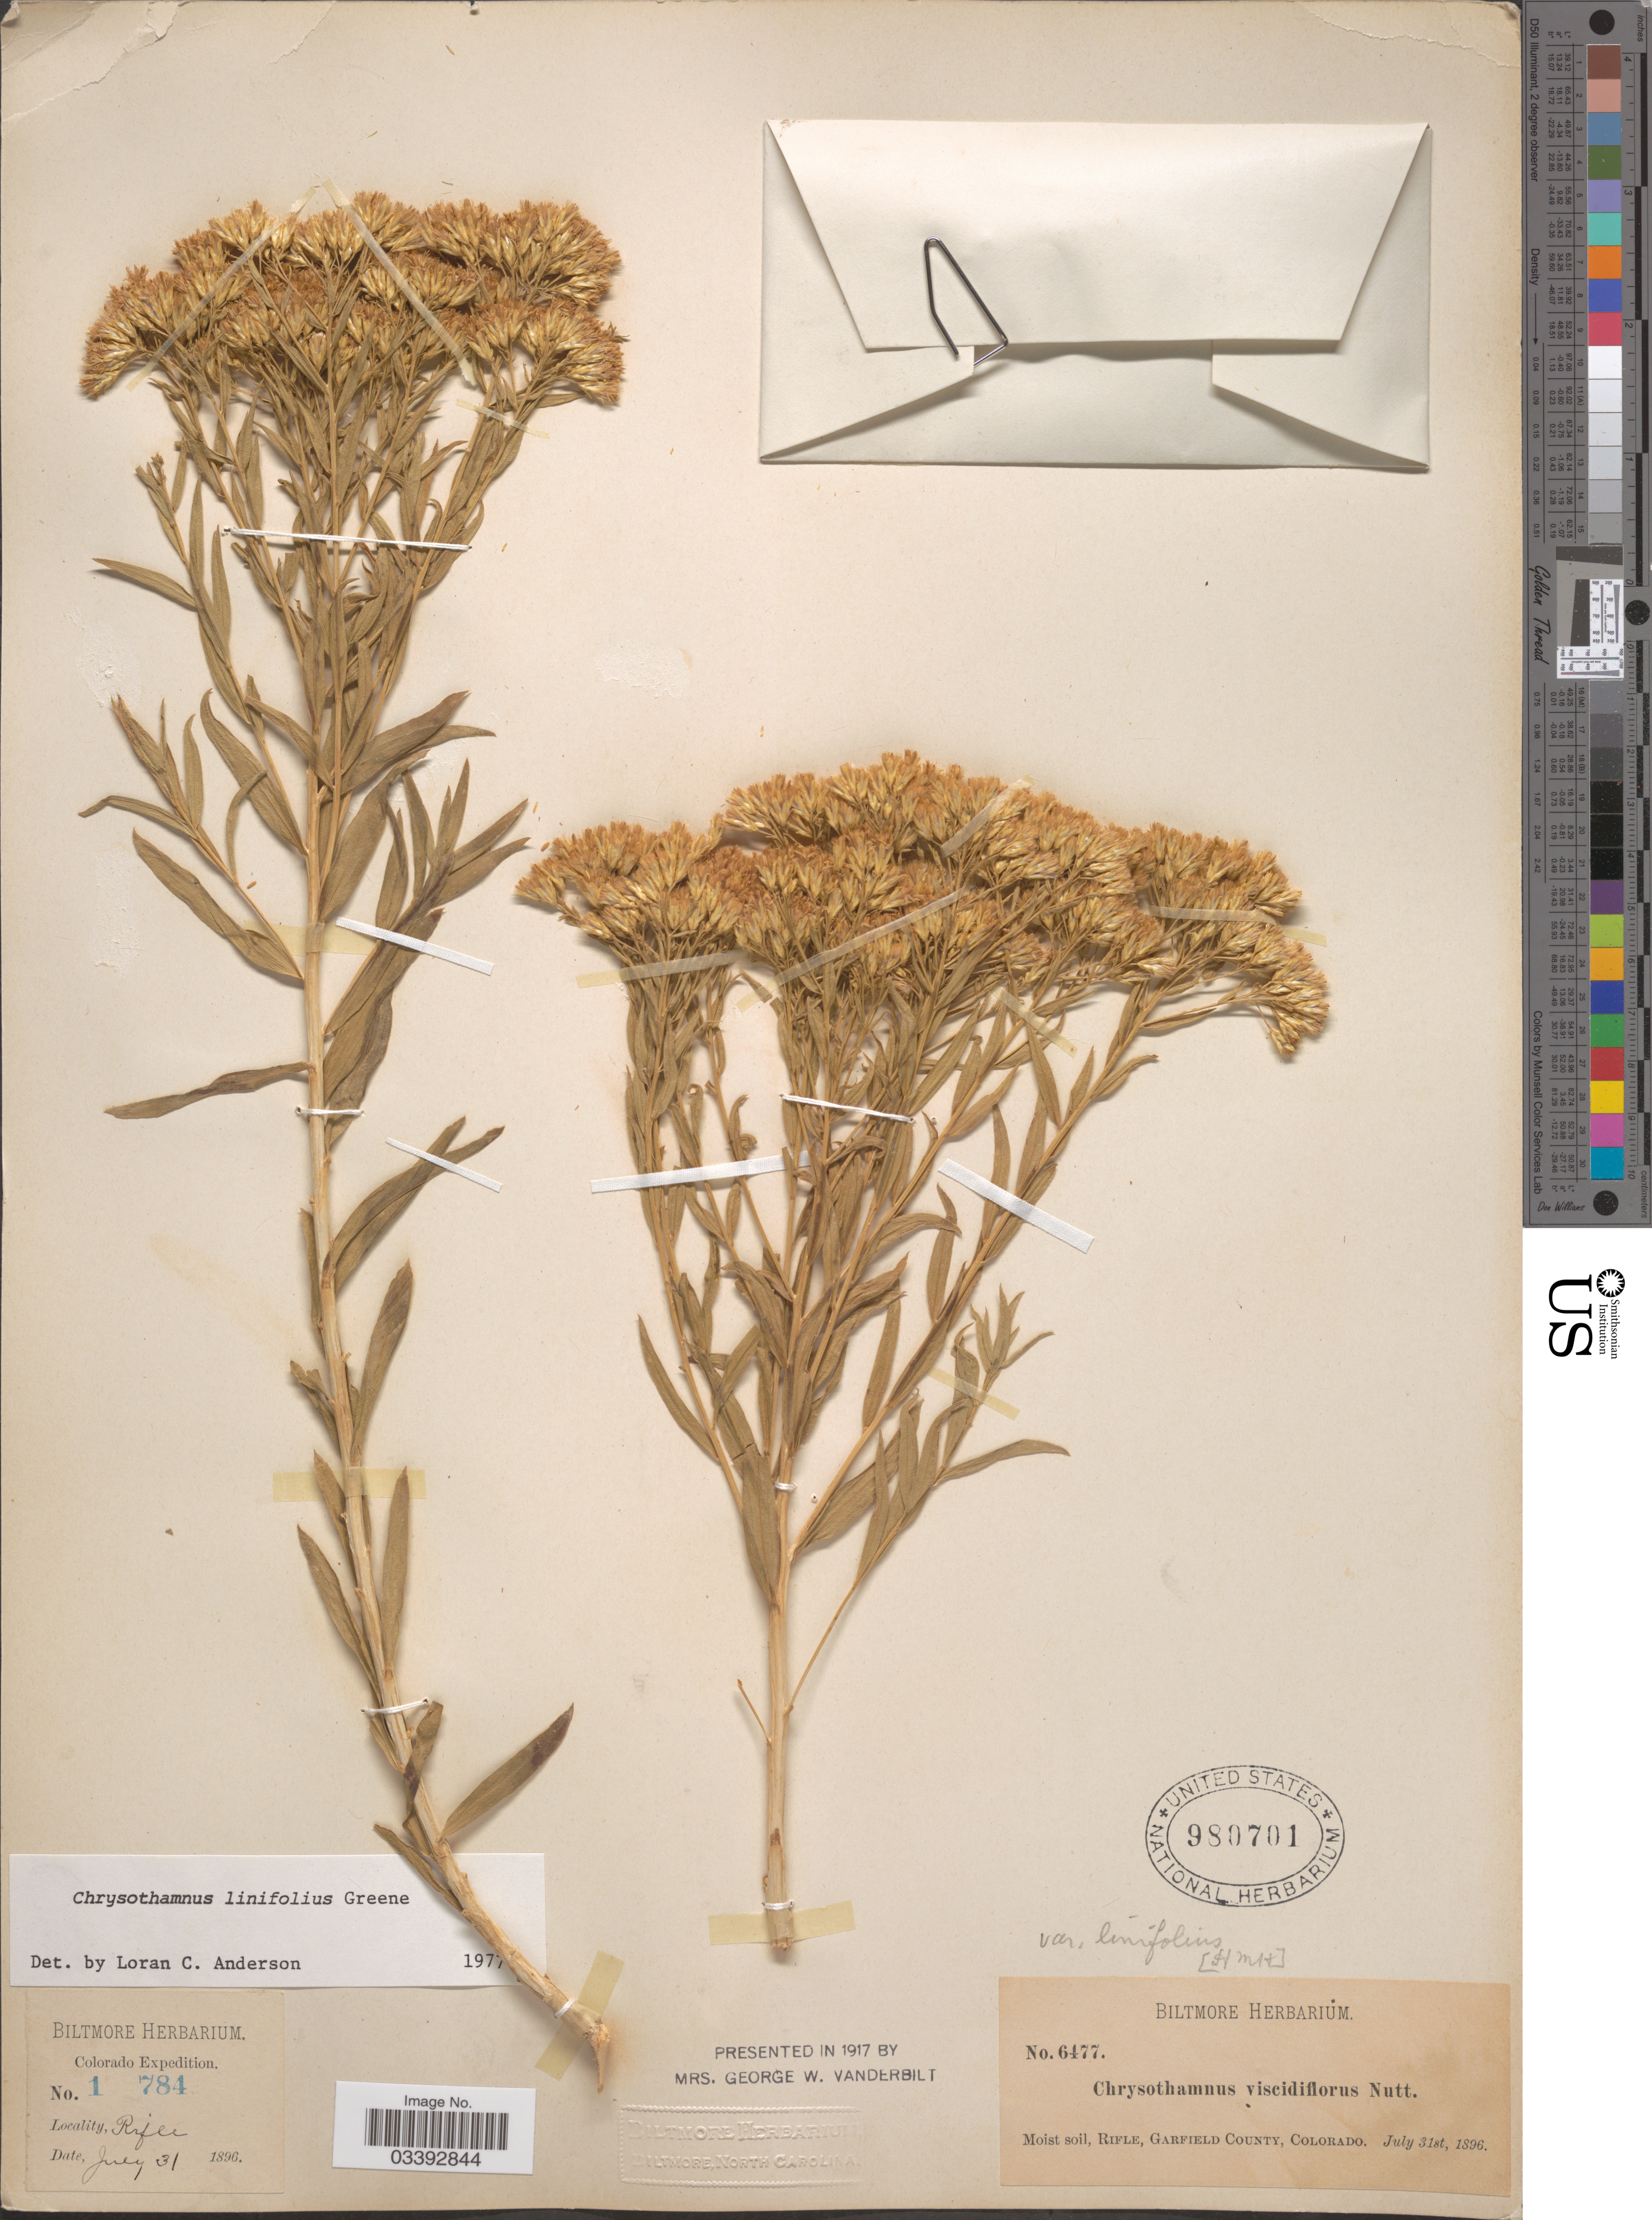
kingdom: Plantae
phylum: Tracheophyta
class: Magnoliopsida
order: Asterales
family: Asteraceae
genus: Chrysothamnus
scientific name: Chrysothamnus linifolius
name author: Greene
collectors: ex herb. Biltmore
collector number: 1784/6477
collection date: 1896-07-31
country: United States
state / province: Colorado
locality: Moist soil, Rifle, Garfield County.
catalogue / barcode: US 980701